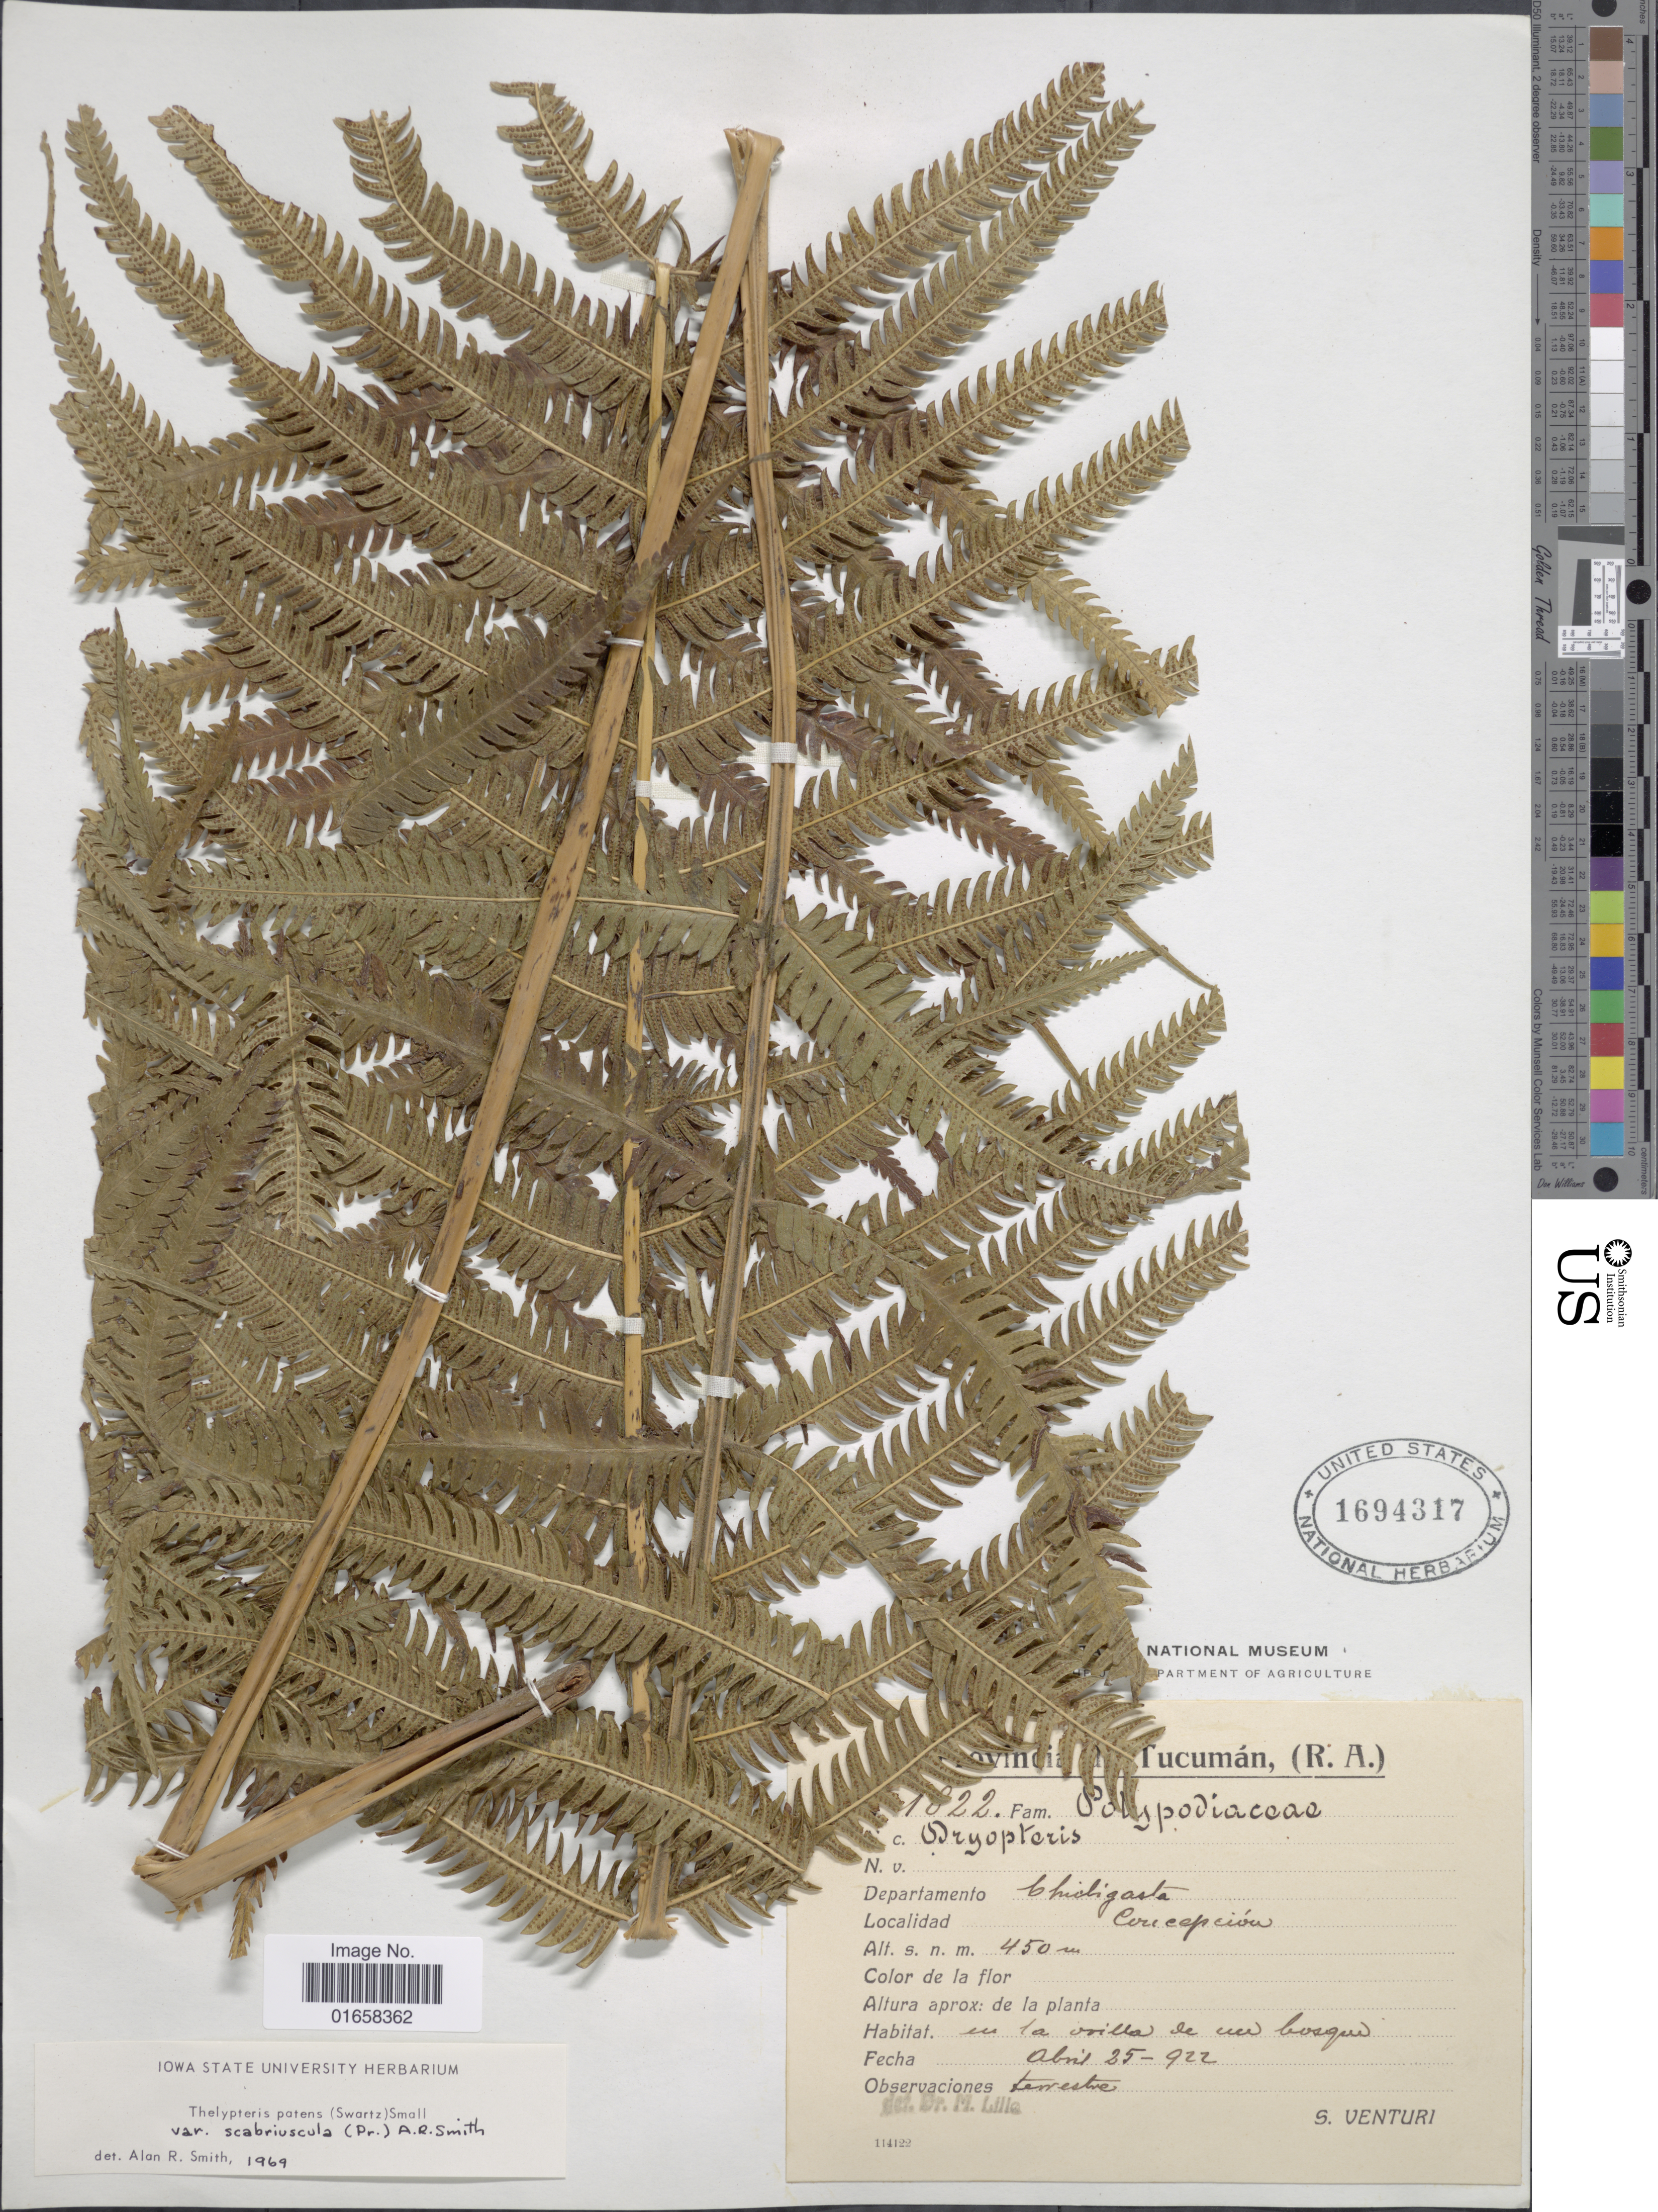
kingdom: Plantae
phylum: Tracheophyta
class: Polypodiopsida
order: Polypodiales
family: Thelypteridaceae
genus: Christella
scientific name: Christella patens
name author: (Sw.) Holttum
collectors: S. Venturi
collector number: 1822*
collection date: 1922-04-25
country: Argentina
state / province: Tucuman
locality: Departamento: Chicligasta. Concepcion.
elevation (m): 450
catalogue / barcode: US 1694317